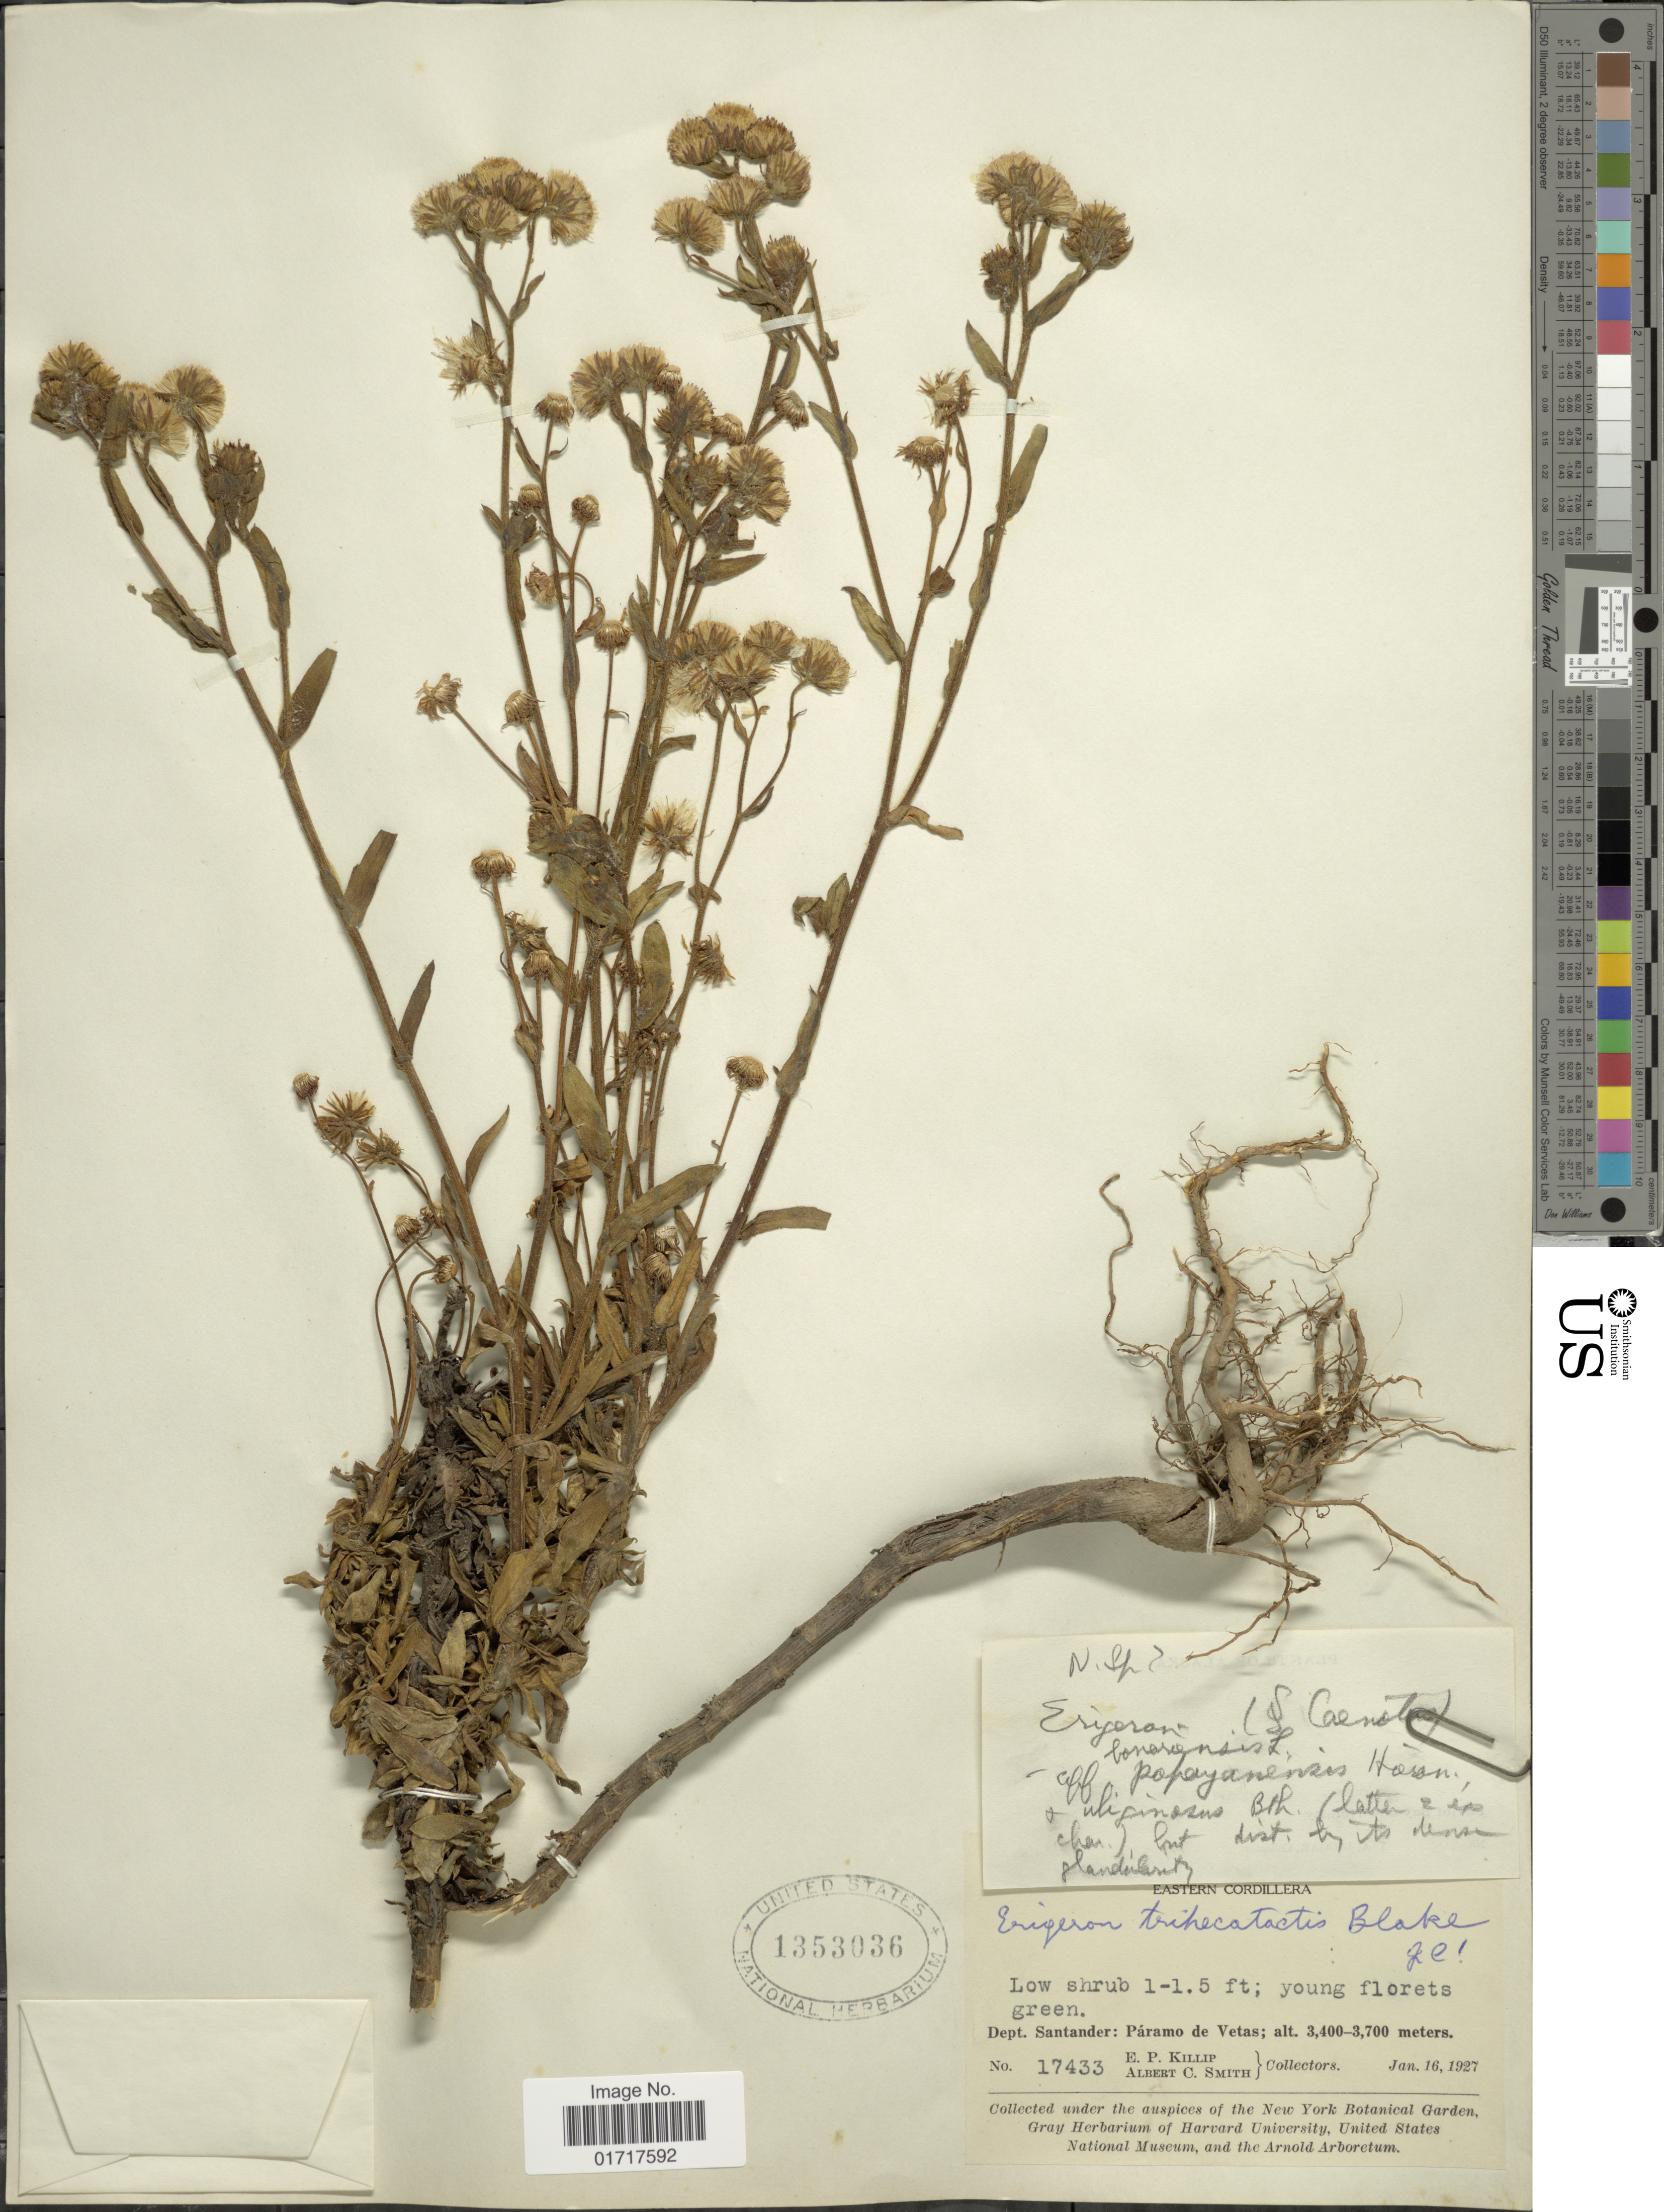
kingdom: Plantae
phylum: Tracheophyta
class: Magnoliopsida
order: Asterales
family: Asteraceae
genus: Conyza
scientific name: Conyza trihecatactis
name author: (S.F. Blake) Cuatrec.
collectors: E. P. Killip & A. C. Smith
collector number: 17433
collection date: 1927-01-16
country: Colombia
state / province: Santander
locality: Dept. Santander: Paramo de Vetas.Eastern Cordillera.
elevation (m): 3400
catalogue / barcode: US 1353036